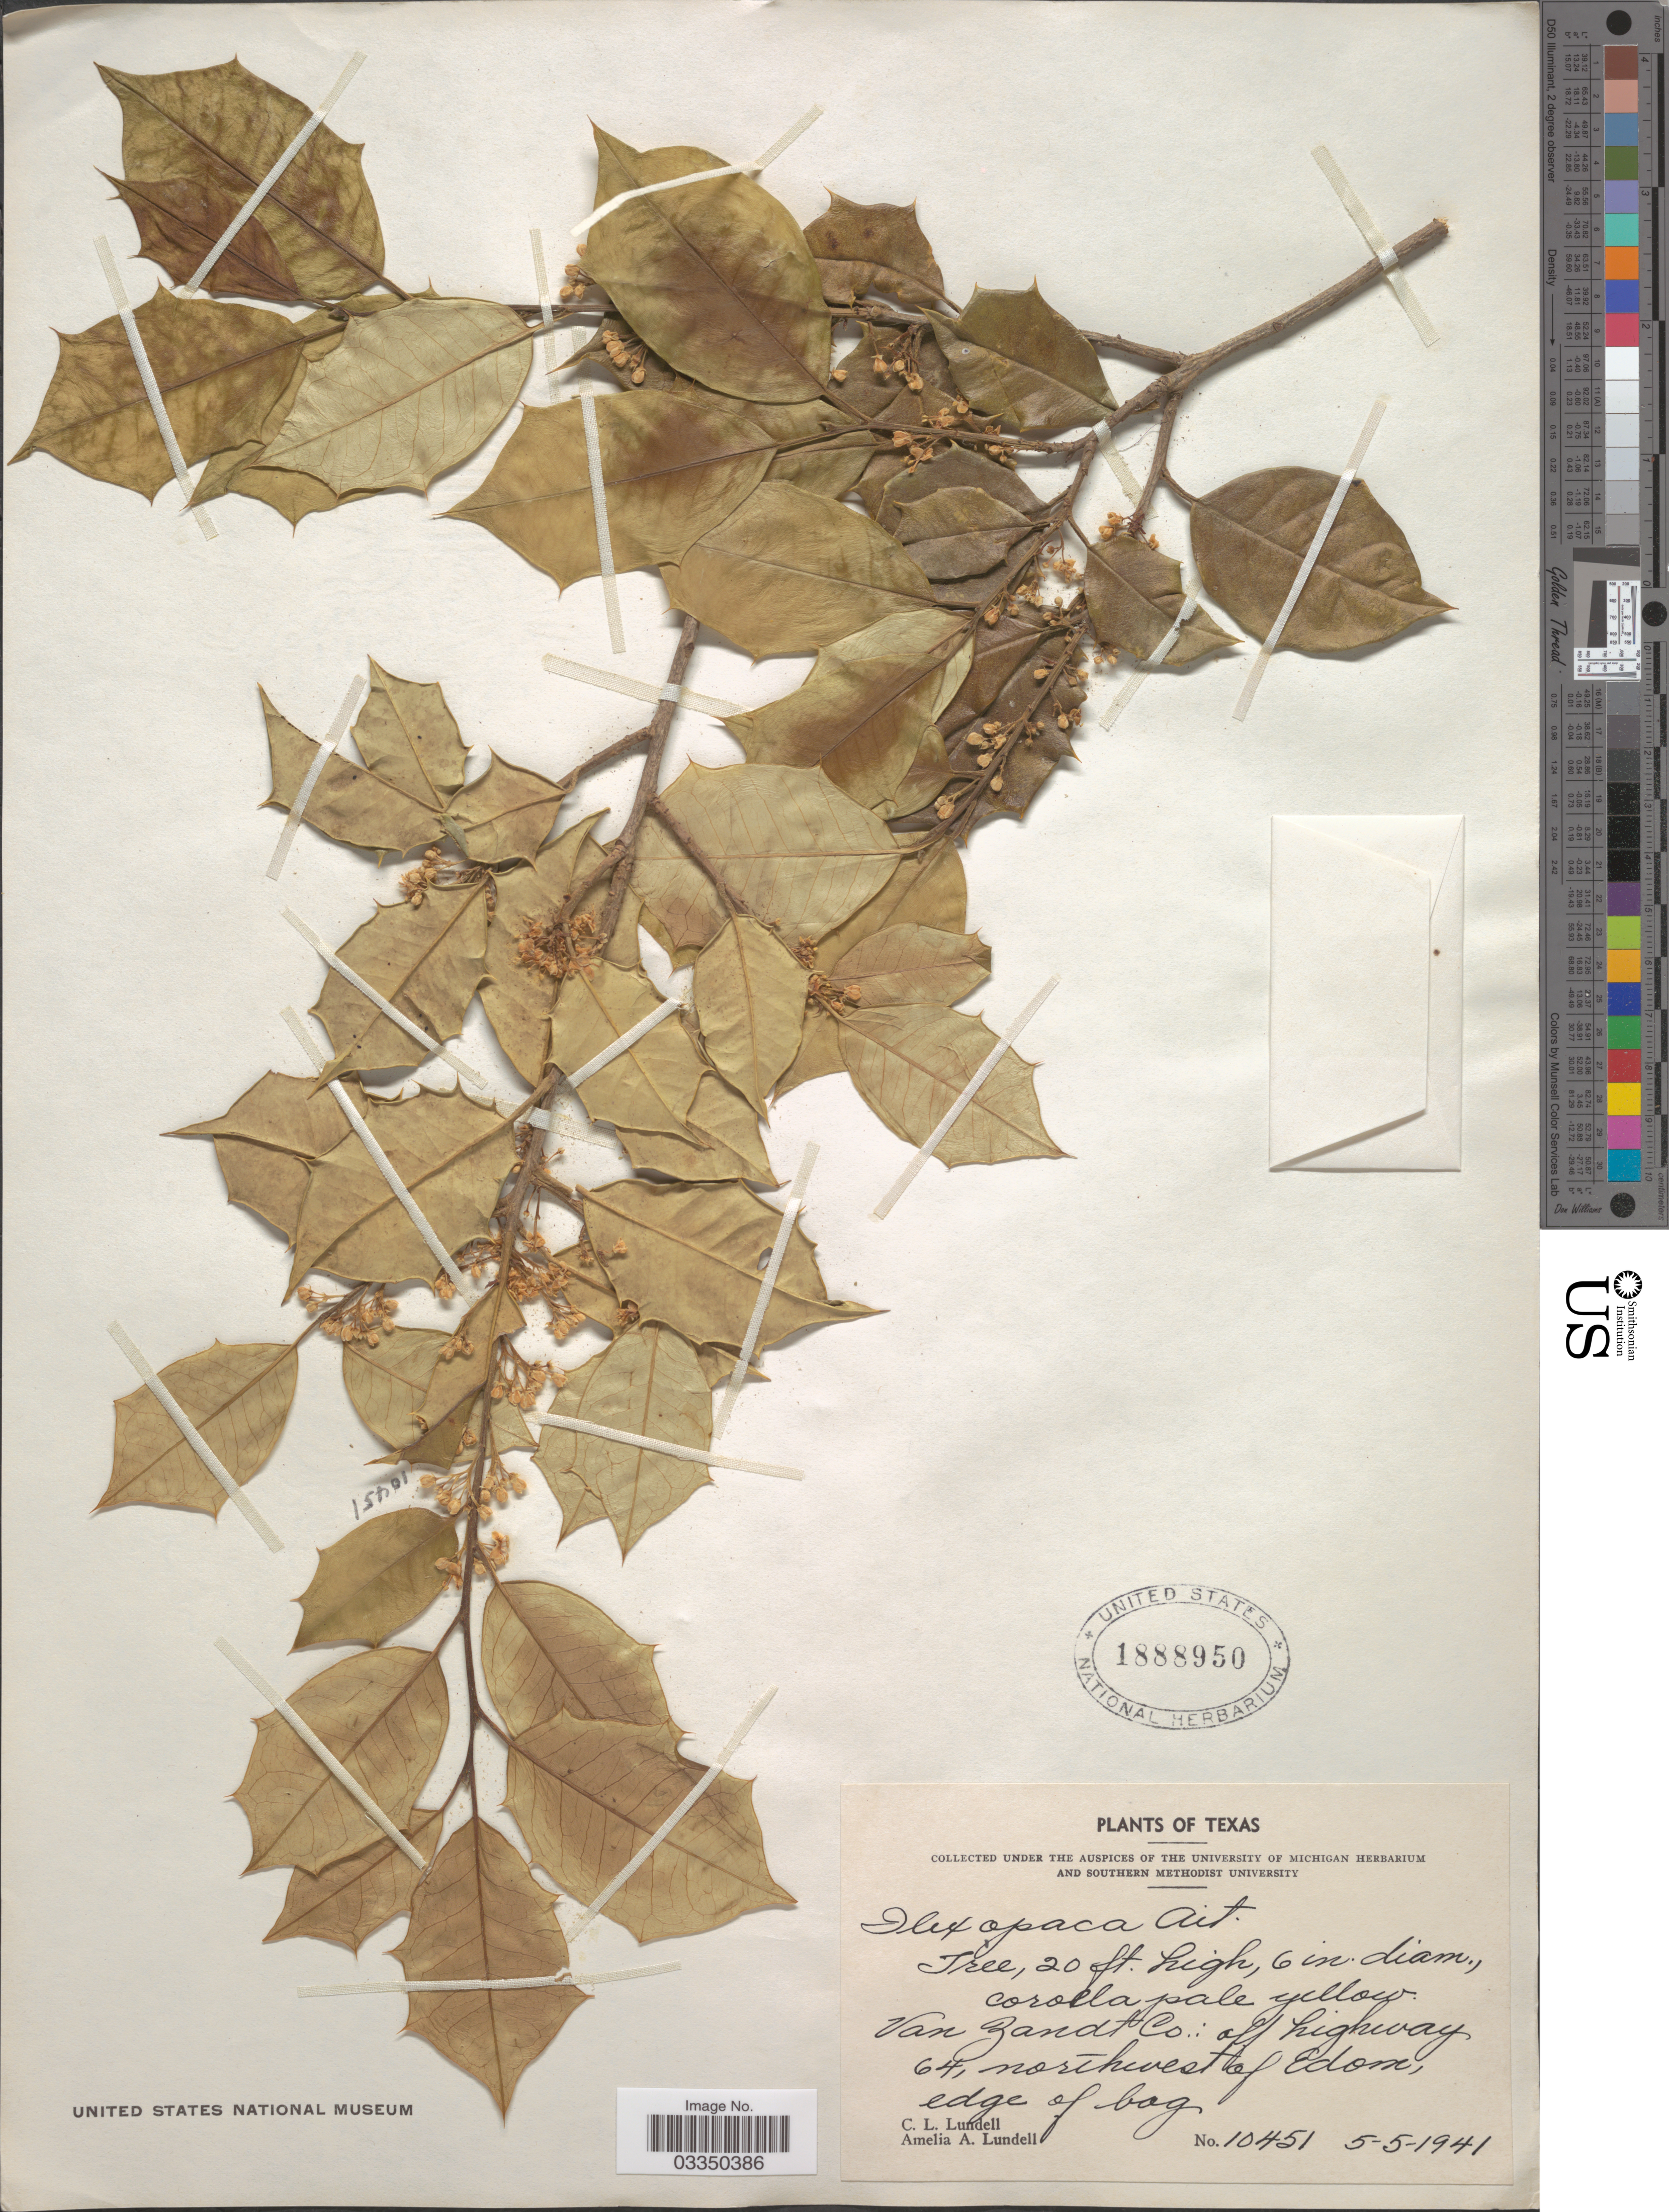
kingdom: Plantae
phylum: Tracheophyta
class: Magnoliopsida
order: Aquifoliales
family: Aquifoliaceae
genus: Ilex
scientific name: Ilex opaca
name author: Aiton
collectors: C. L. Lundell & A. A. Lundell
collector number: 10541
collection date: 1941-05-05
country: United States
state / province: Texas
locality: Van Zandt Co.: off highway 64, northwest of Edom, edge of bog.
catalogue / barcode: US 1888950